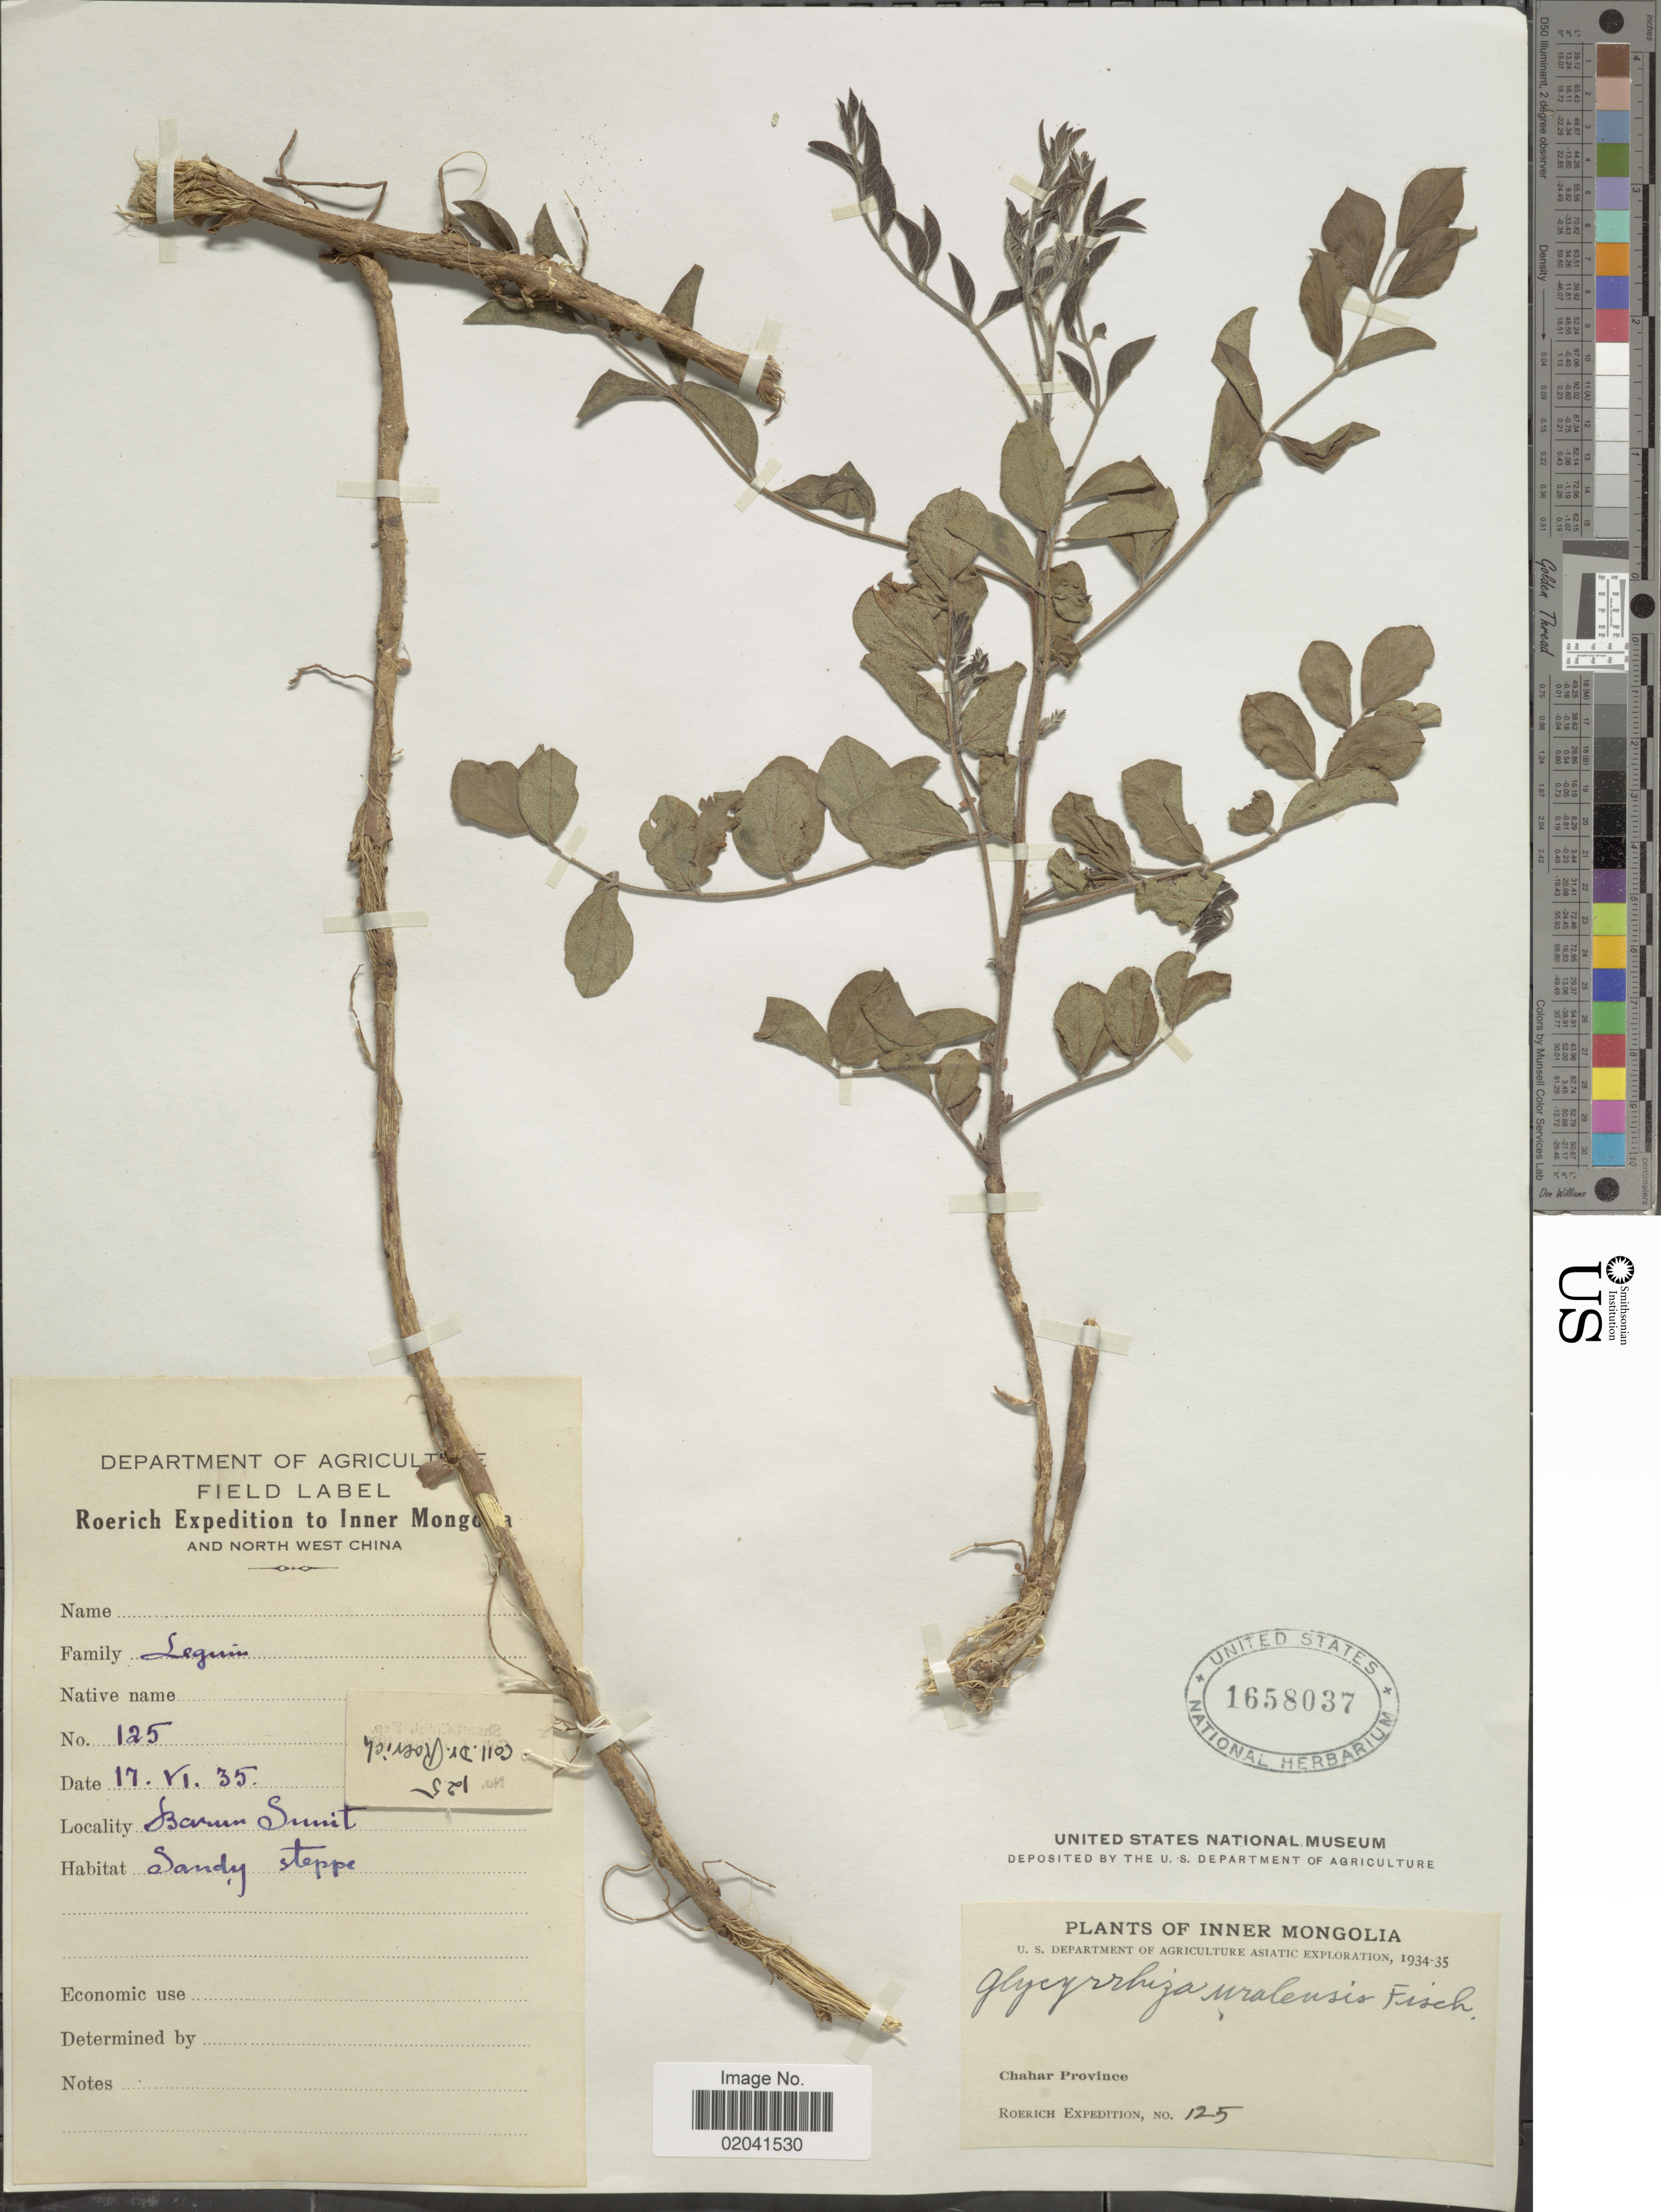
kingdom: Plantae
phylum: Tracheophyta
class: Magnoliopsida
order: Fabales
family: Fabaceae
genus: Glycyrrhiza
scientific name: Glycyrrhiza uralensis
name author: Fisch.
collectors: -. Roerich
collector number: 125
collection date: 1935-06-17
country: China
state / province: Nei Monggol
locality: Barum Sunnit [interpreted], Chahar Province. North West China.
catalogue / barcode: US 1658037